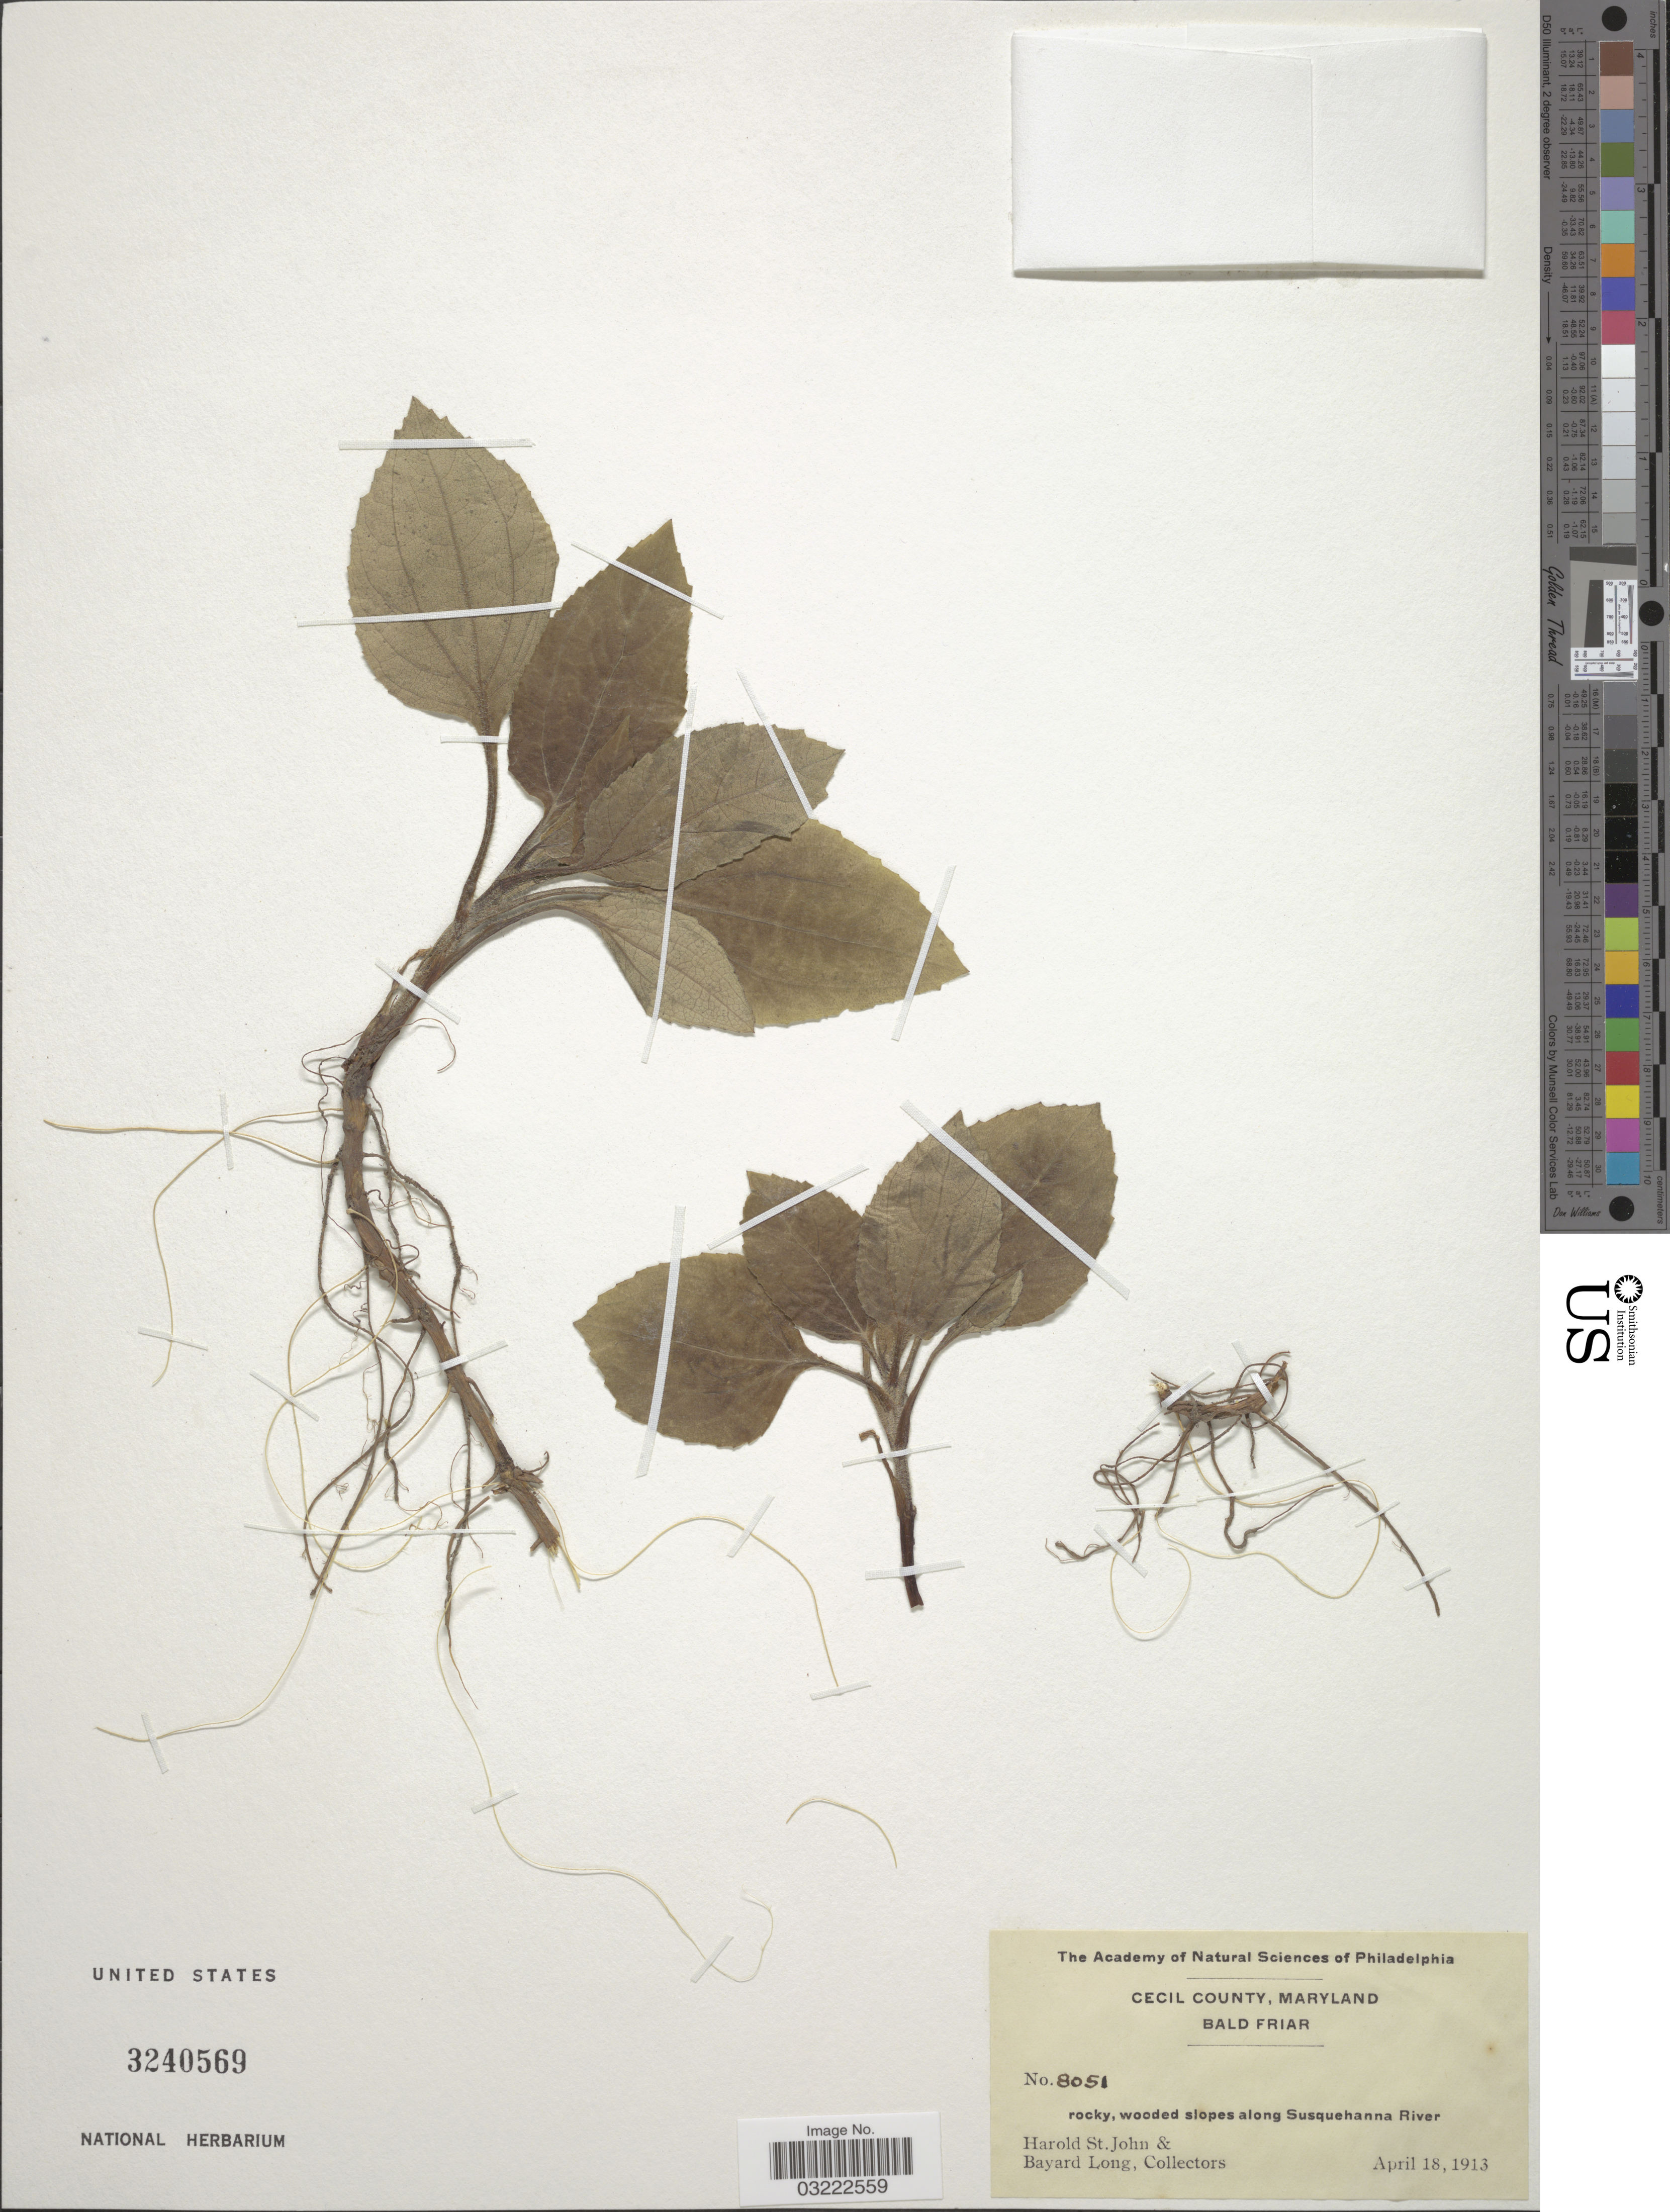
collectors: H. St. John & B. Long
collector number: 8051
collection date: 1913-04-18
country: United States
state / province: Maryland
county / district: Cecil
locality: Cecil County, Bald Friar, rocky, wooded slopes along Susquehanna River.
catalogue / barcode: US 3240569